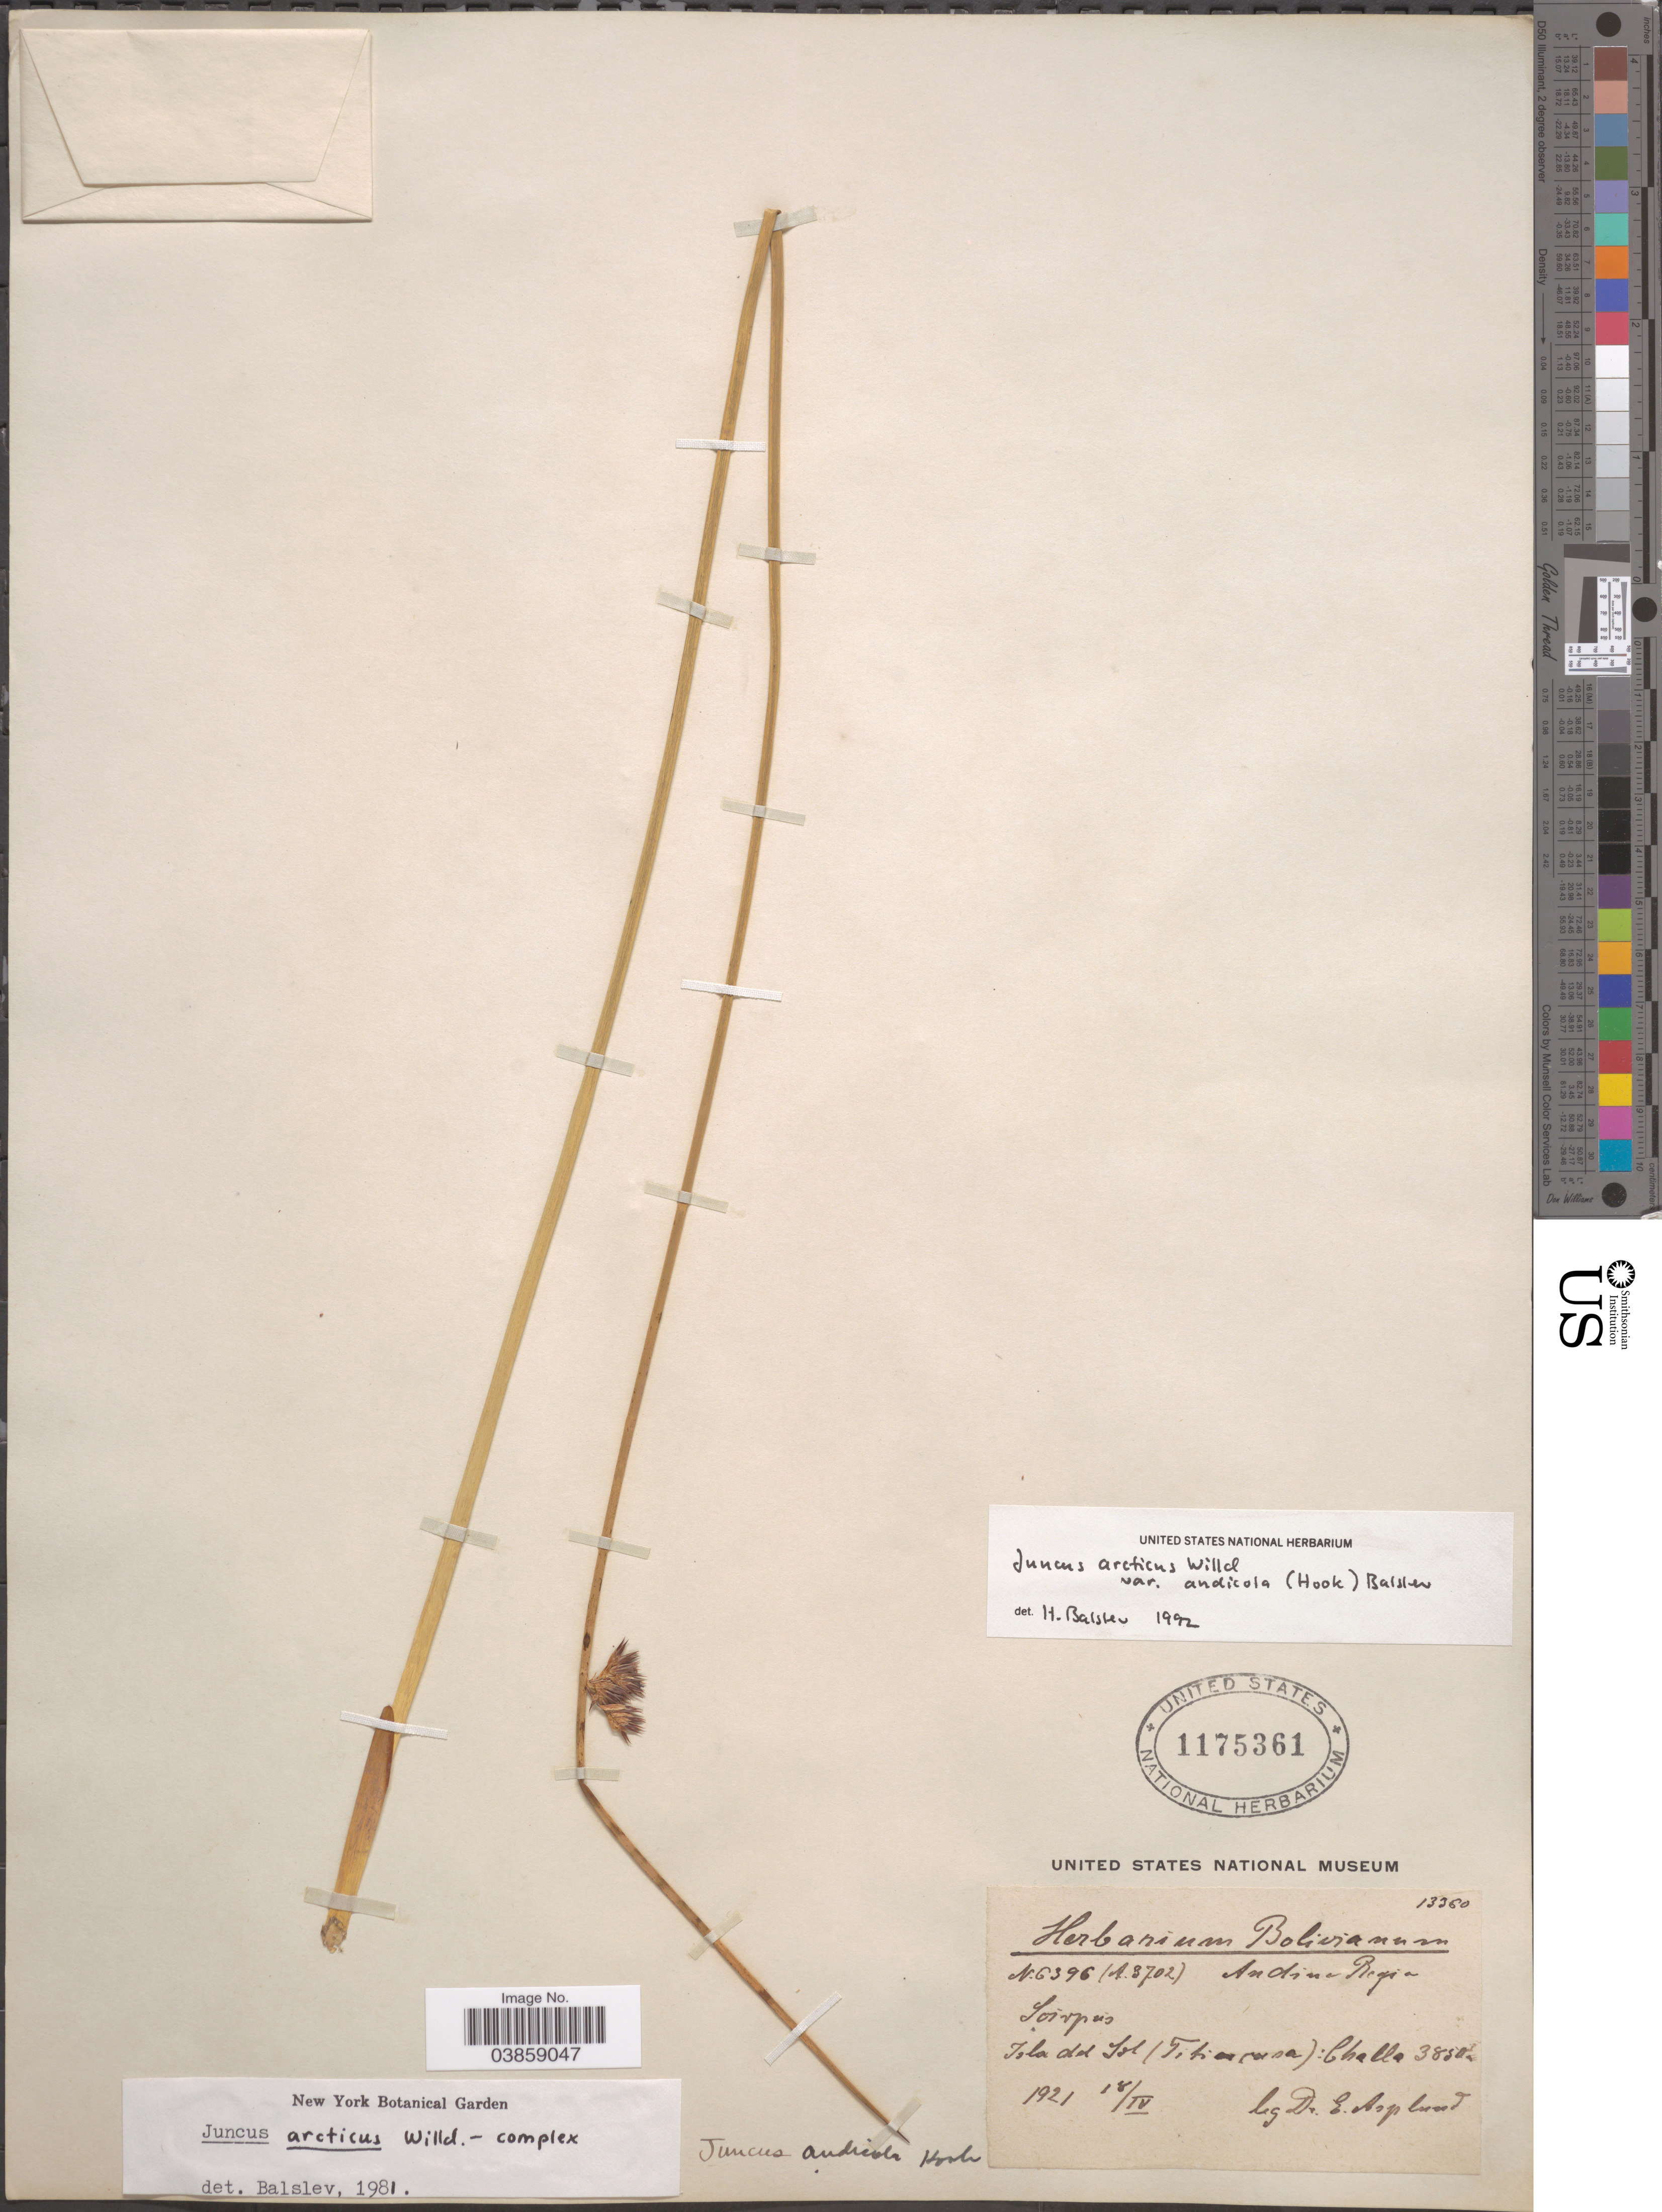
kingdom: Plantae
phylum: Tracheophyta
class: Liliopsida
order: Poales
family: Juncaceae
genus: Juncus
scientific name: Juncus arcticus var. andicola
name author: (Hook.) Balslev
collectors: E. Asplund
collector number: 6396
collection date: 1921-04-18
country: Bolivia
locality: Andine Regio. Isla del Sol (Titicacasee): Challa.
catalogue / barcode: US 1175361